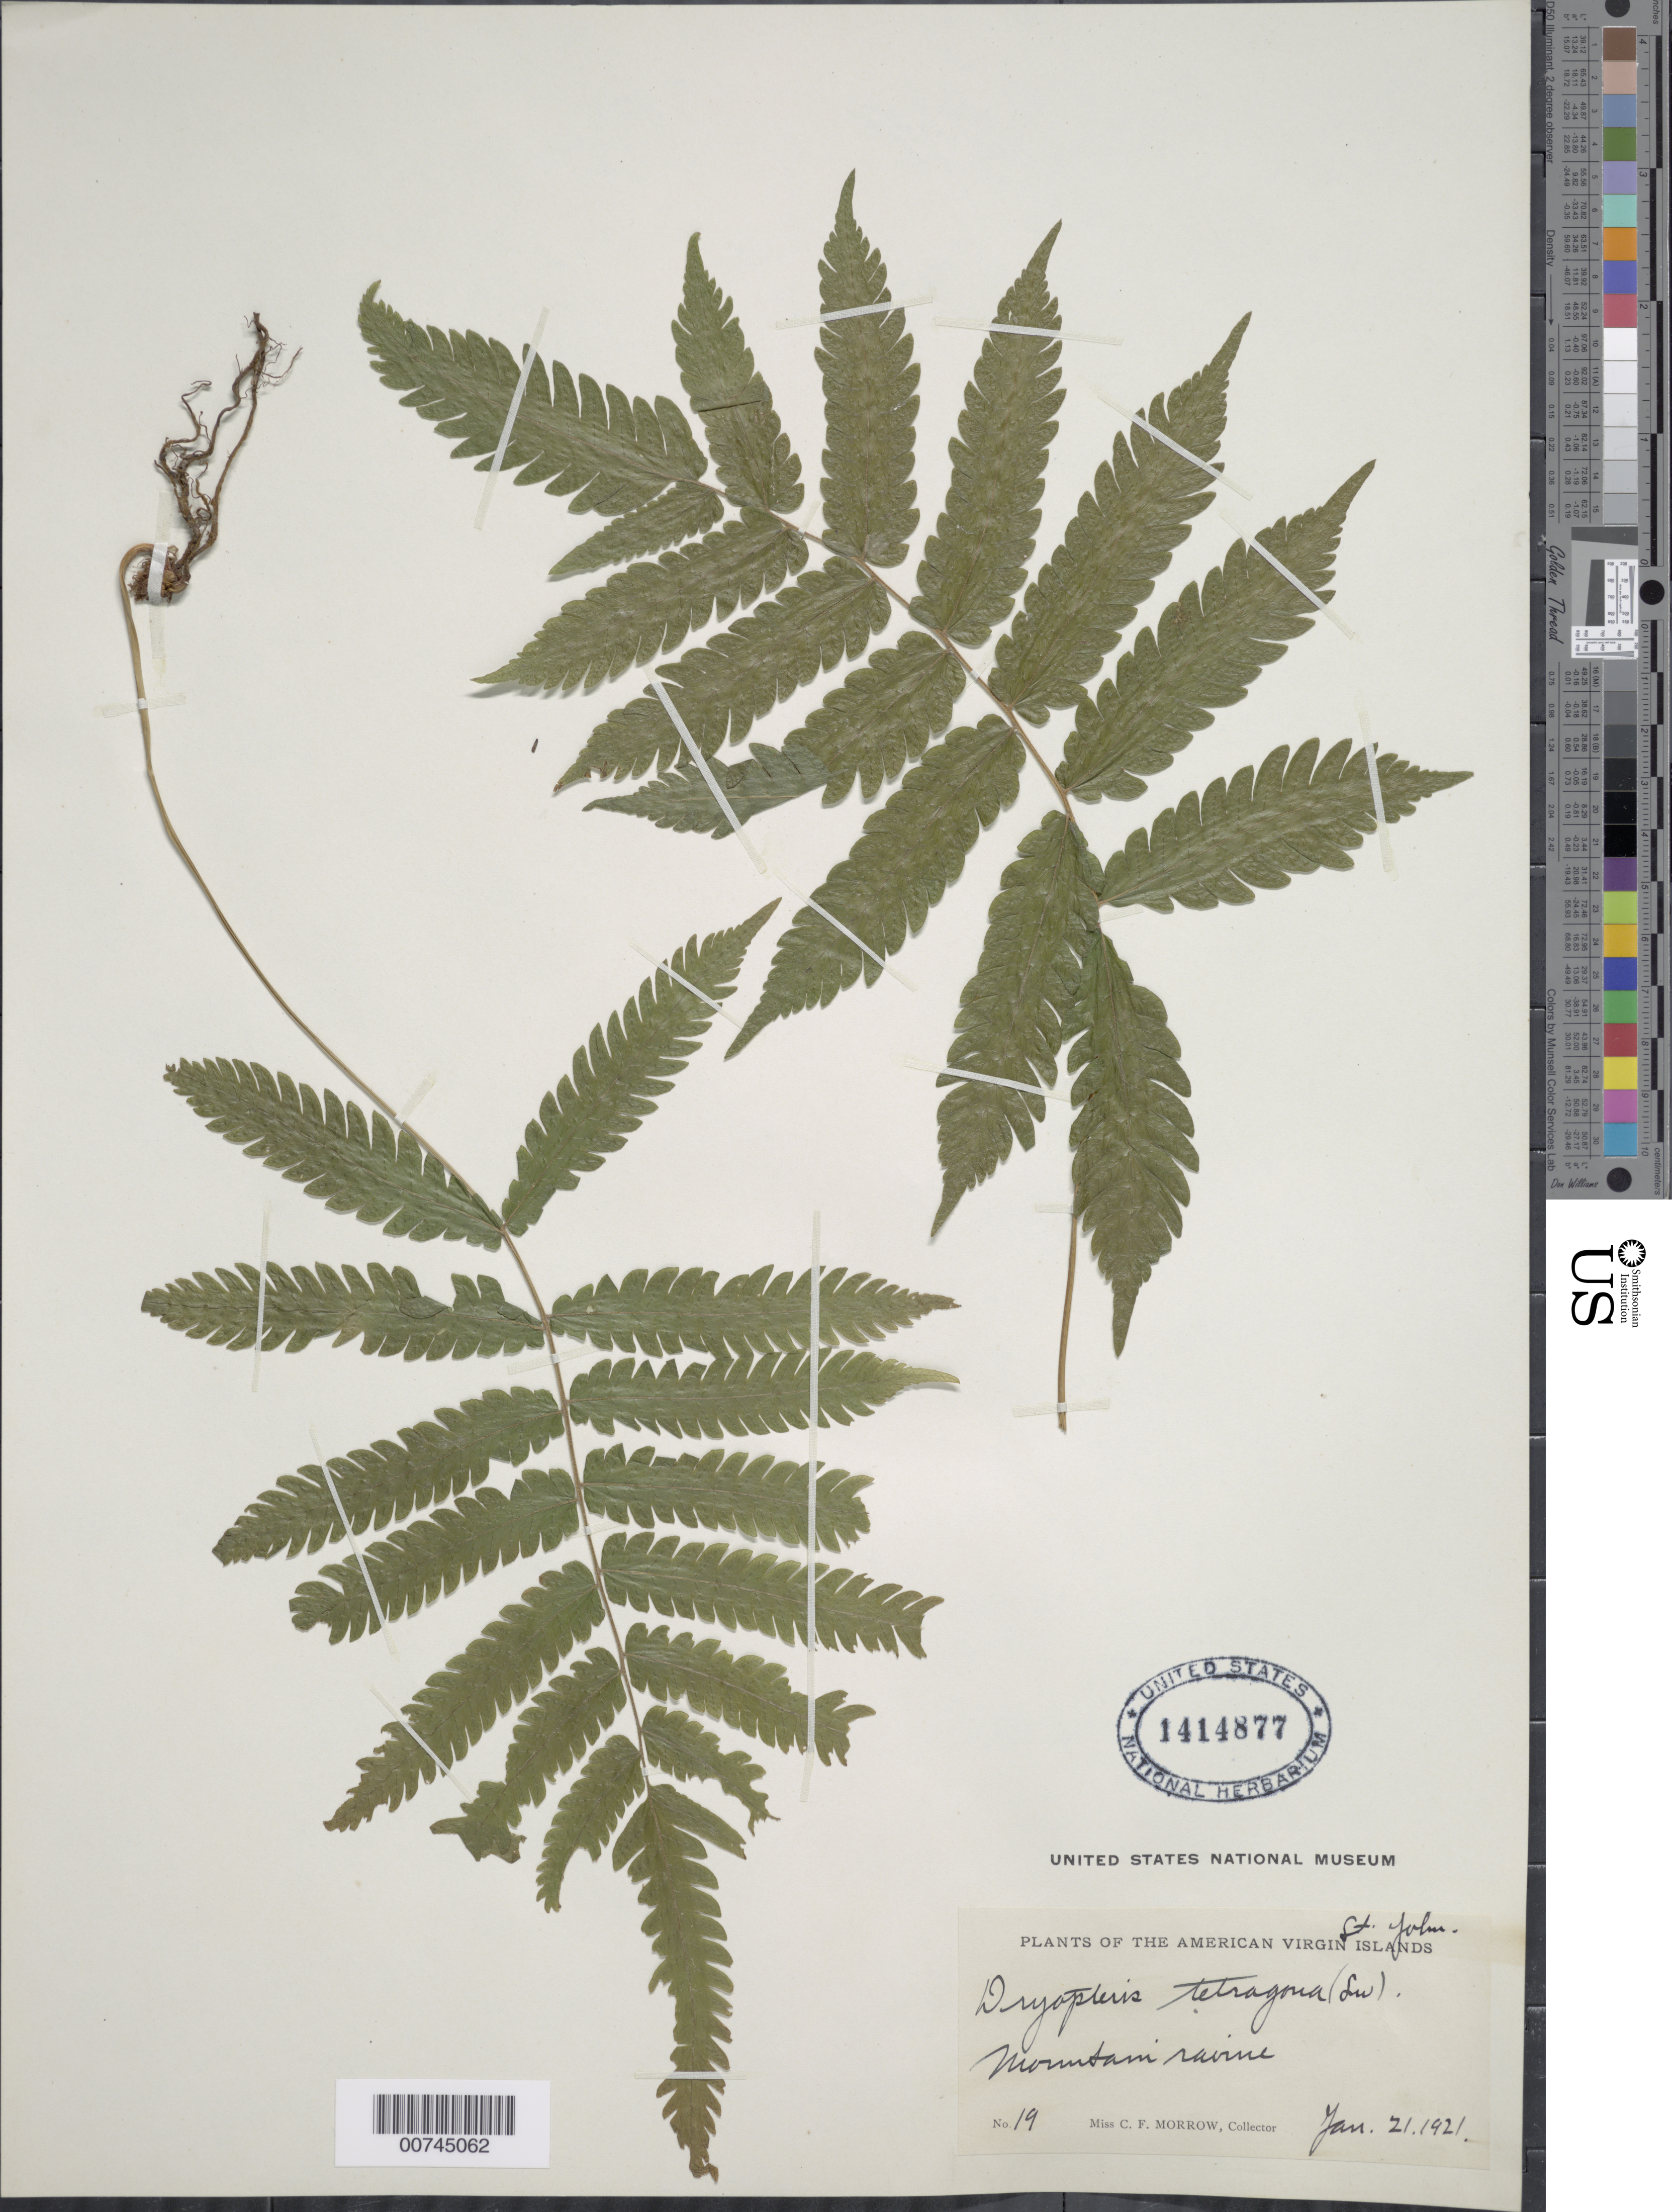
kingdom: Plantae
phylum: Tracheophyta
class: Polypodiopsida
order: Polypodiales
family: Thelypteridaceae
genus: Goniopteris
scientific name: Goniopteris tetragona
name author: (C. Presl) Sw.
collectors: C. Morrow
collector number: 19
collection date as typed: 21 Jan 1921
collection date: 1921-01-21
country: U.S. Virgin Islands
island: St. John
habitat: Mountain ravine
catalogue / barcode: US 1414877